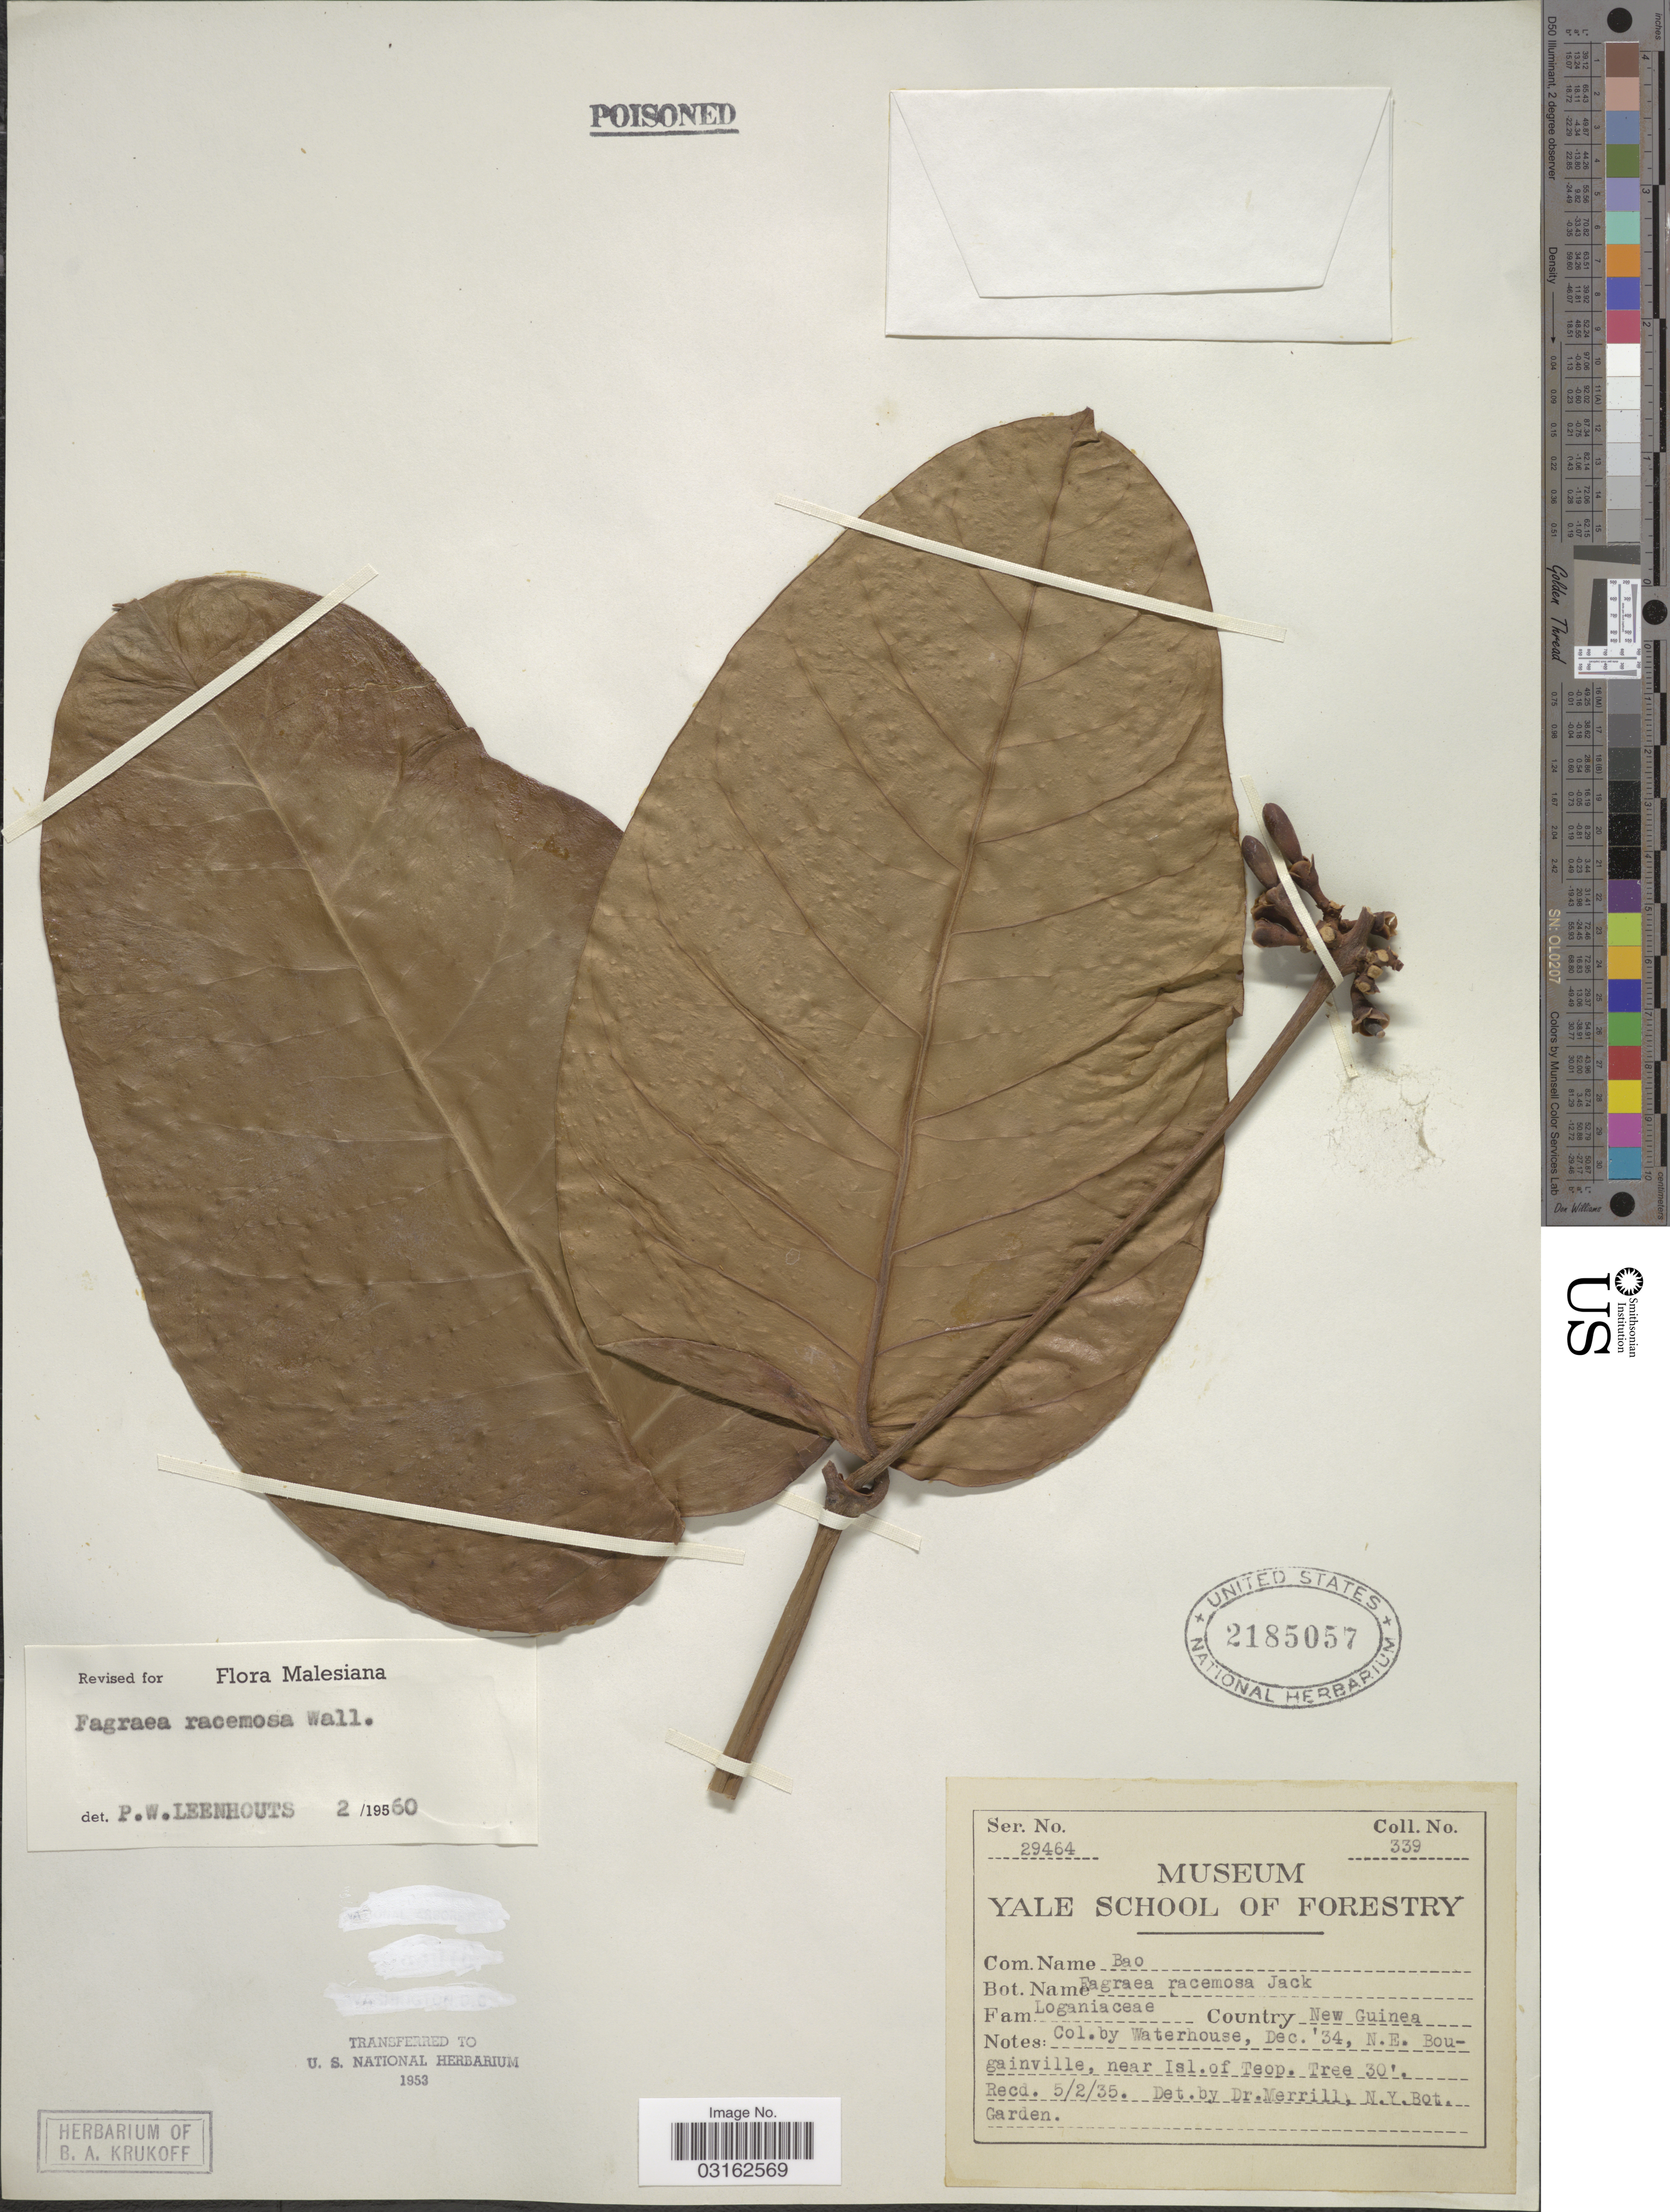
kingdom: Plantae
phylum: Tracheophyta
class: Magnoliopsida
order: Gentianales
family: Gentianaceae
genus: Fagraea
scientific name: Fagraea racemosa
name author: Jack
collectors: -. Waterhouse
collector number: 339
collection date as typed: Transcribed d/m/y: /12/34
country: Papua New Guinea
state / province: Bougainville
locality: New Guinea. N. E. Bougainville, near Isl. of Teop.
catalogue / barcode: US 2185057